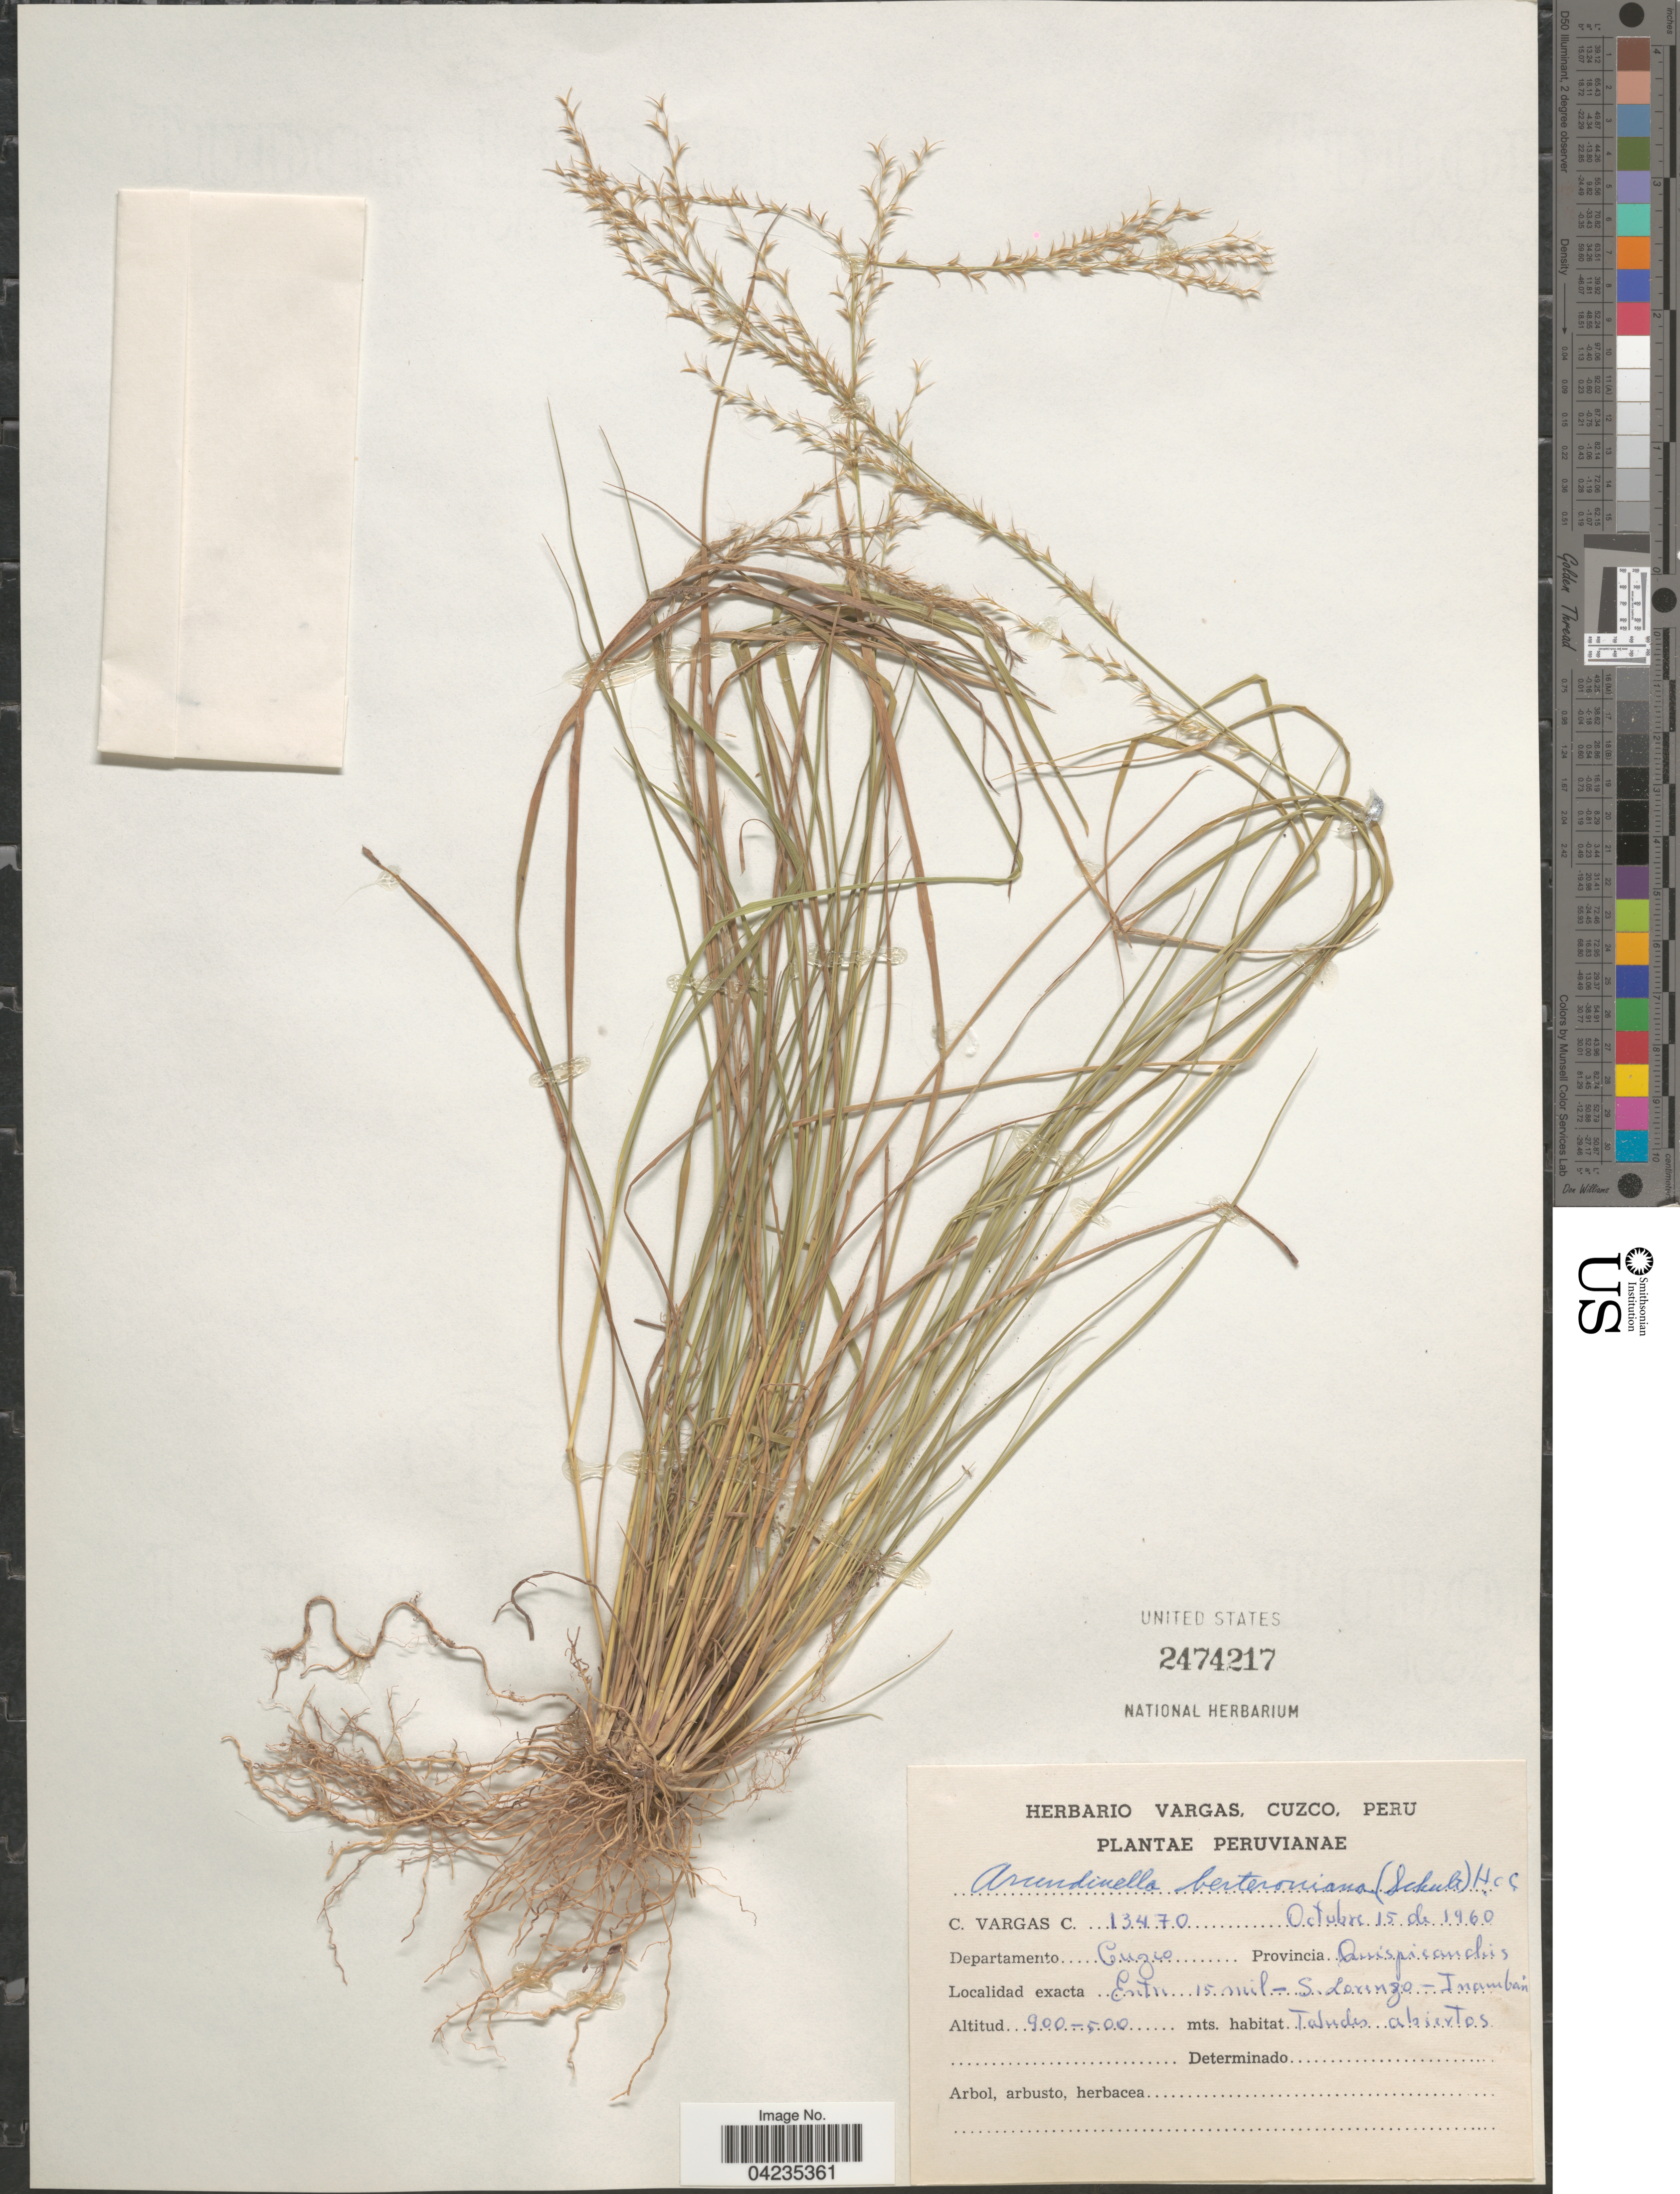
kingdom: Plantae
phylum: Tracheophyta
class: Liliopsida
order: Poales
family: Poaceae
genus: Arundinella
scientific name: Arundinella berteroniana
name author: (Schult.) Hitchc. & Chase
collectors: C. Vargas Calderón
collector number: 13470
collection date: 1960-10-15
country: Peru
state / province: Cusco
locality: Departamento Cuzco. Provincia Quispicanchis. Entre 15 mil - S. Lorenzo - Inambari.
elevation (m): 500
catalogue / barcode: US 2474217